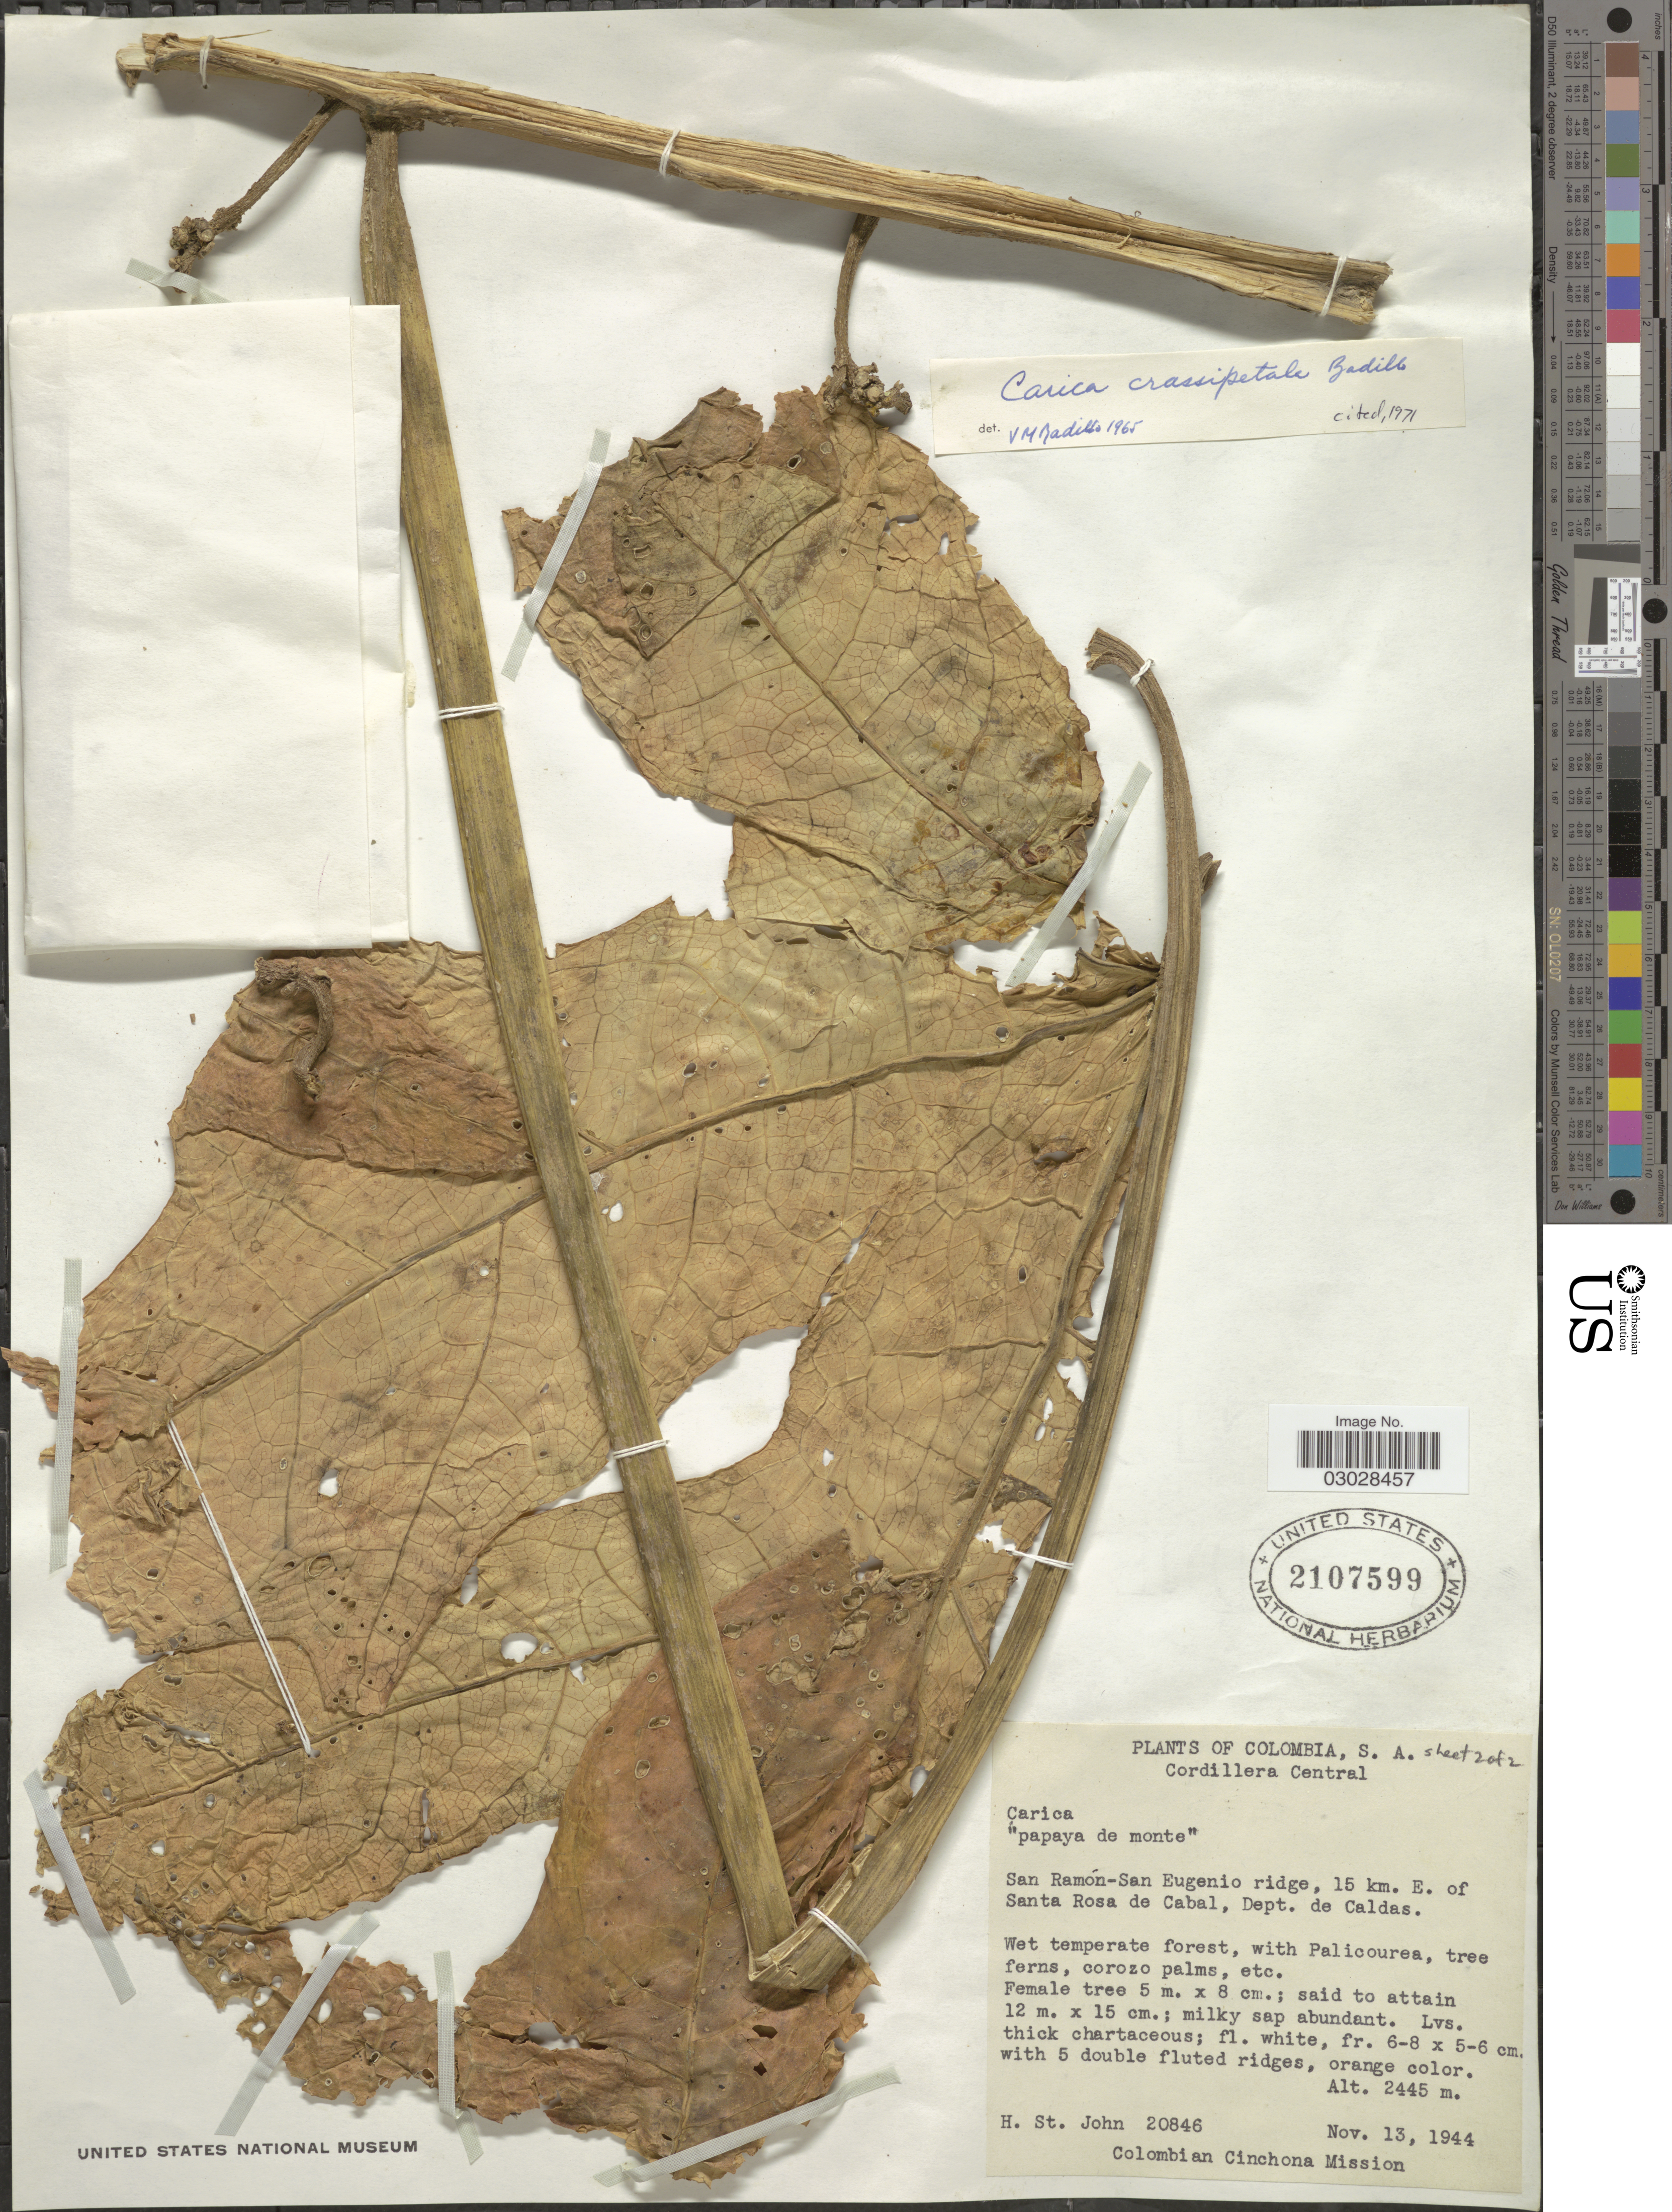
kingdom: Plantae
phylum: Tracheophyta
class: Magnoliopsida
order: Brassicales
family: Caricaceae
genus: Vasconcellea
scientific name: Vasconcellea crassipetala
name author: (V.M. Badillo) V.M. Badillo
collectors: H. St. John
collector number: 20846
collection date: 1944-11-13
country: Colombia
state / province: Caldas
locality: Cordillera Central, San Ramón-San Eugenio ridge, 15 km. E. of Santa Rosa de Cabal, Dept. de Caldas.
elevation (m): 2445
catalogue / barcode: US 2107599